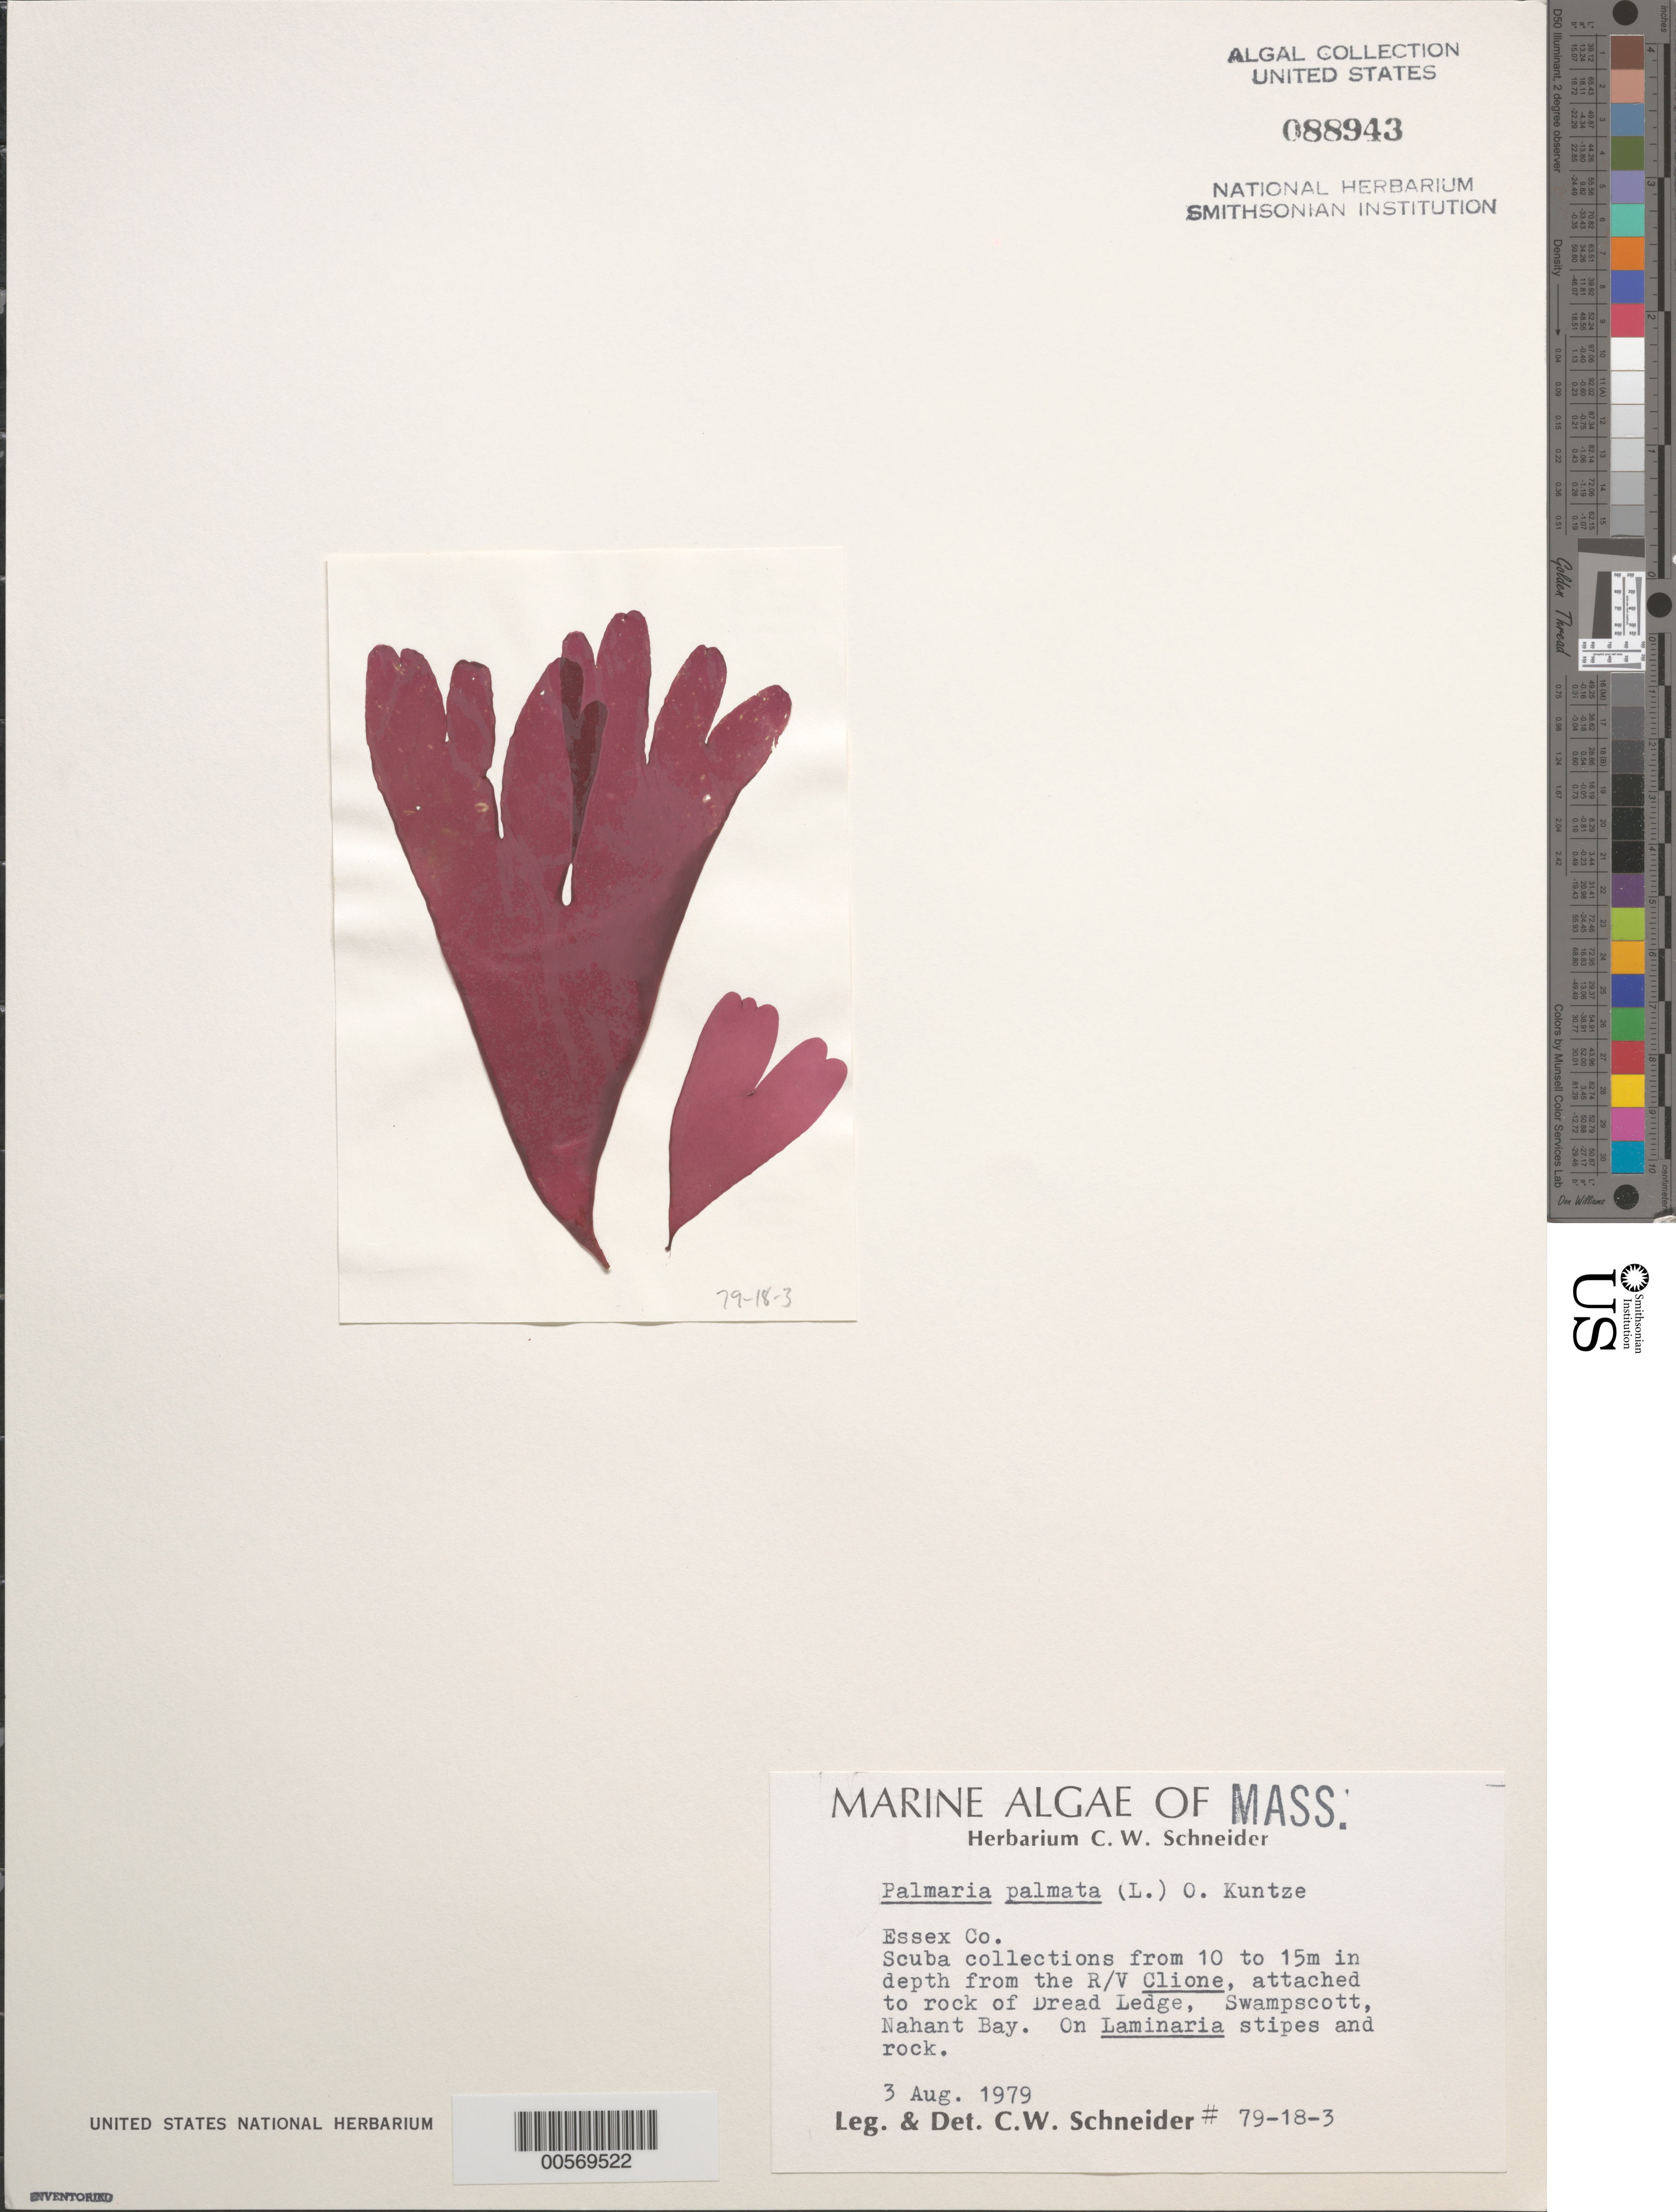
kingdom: Plantae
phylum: Rhodophyta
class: Florideophyceae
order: Palmariales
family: Palmariaceae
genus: Palmaria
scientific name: Palmaria palmata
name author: (L.) F. Weber & D. Mohr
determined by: Schneider, C. W.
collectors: C. W. Schneider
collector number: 79-18-3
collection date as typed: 03 Aug 1979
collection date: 1979-08-03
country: United States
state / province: Massachusetts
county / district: Essex County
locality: Dread Ledge, Swampscott, Nahant Bay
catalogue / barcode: US 88943